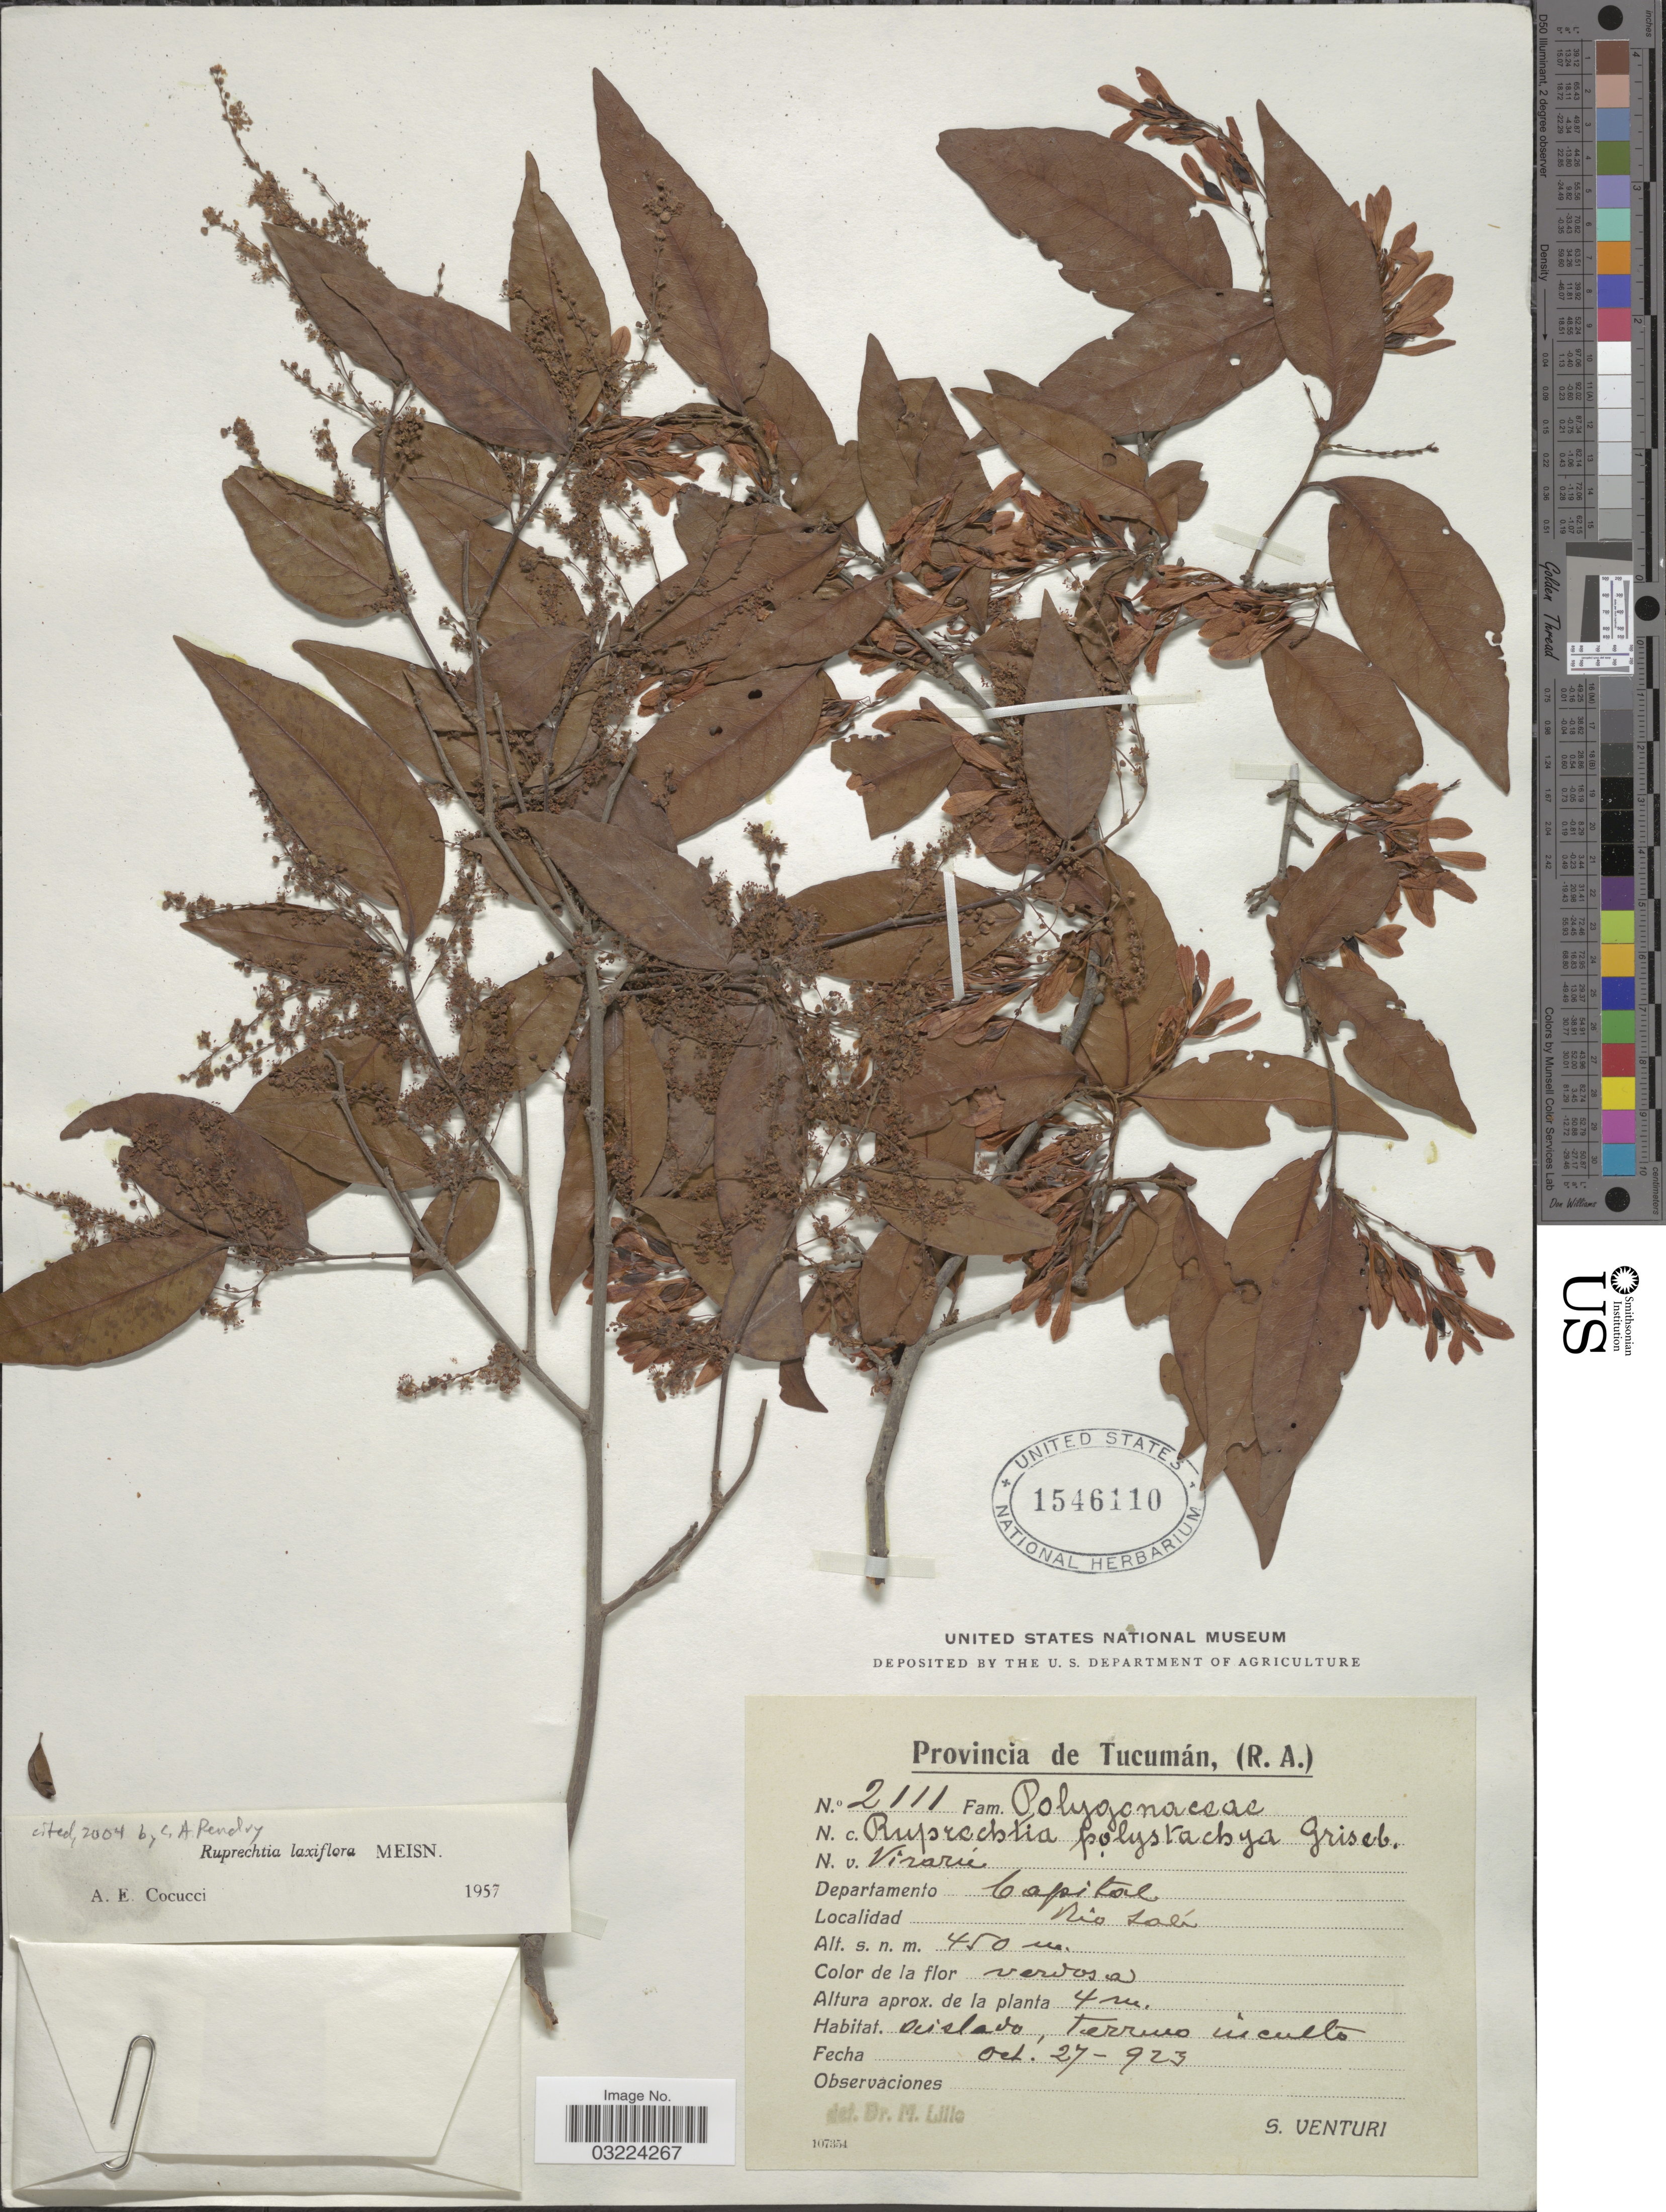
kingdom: Plantae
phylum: Tracheophyta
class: Magnoliopsida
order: Caryophyllales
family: Polygonaceae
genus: Ruprechtia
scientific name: Ruprechtia laxiflora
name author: Meisn.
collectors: S. Venturi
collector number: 2111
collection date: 1923-10-27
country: Argentina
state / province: Tucuman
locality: Departamento Capital. Rio Salí.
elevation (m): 450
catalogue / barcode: US 1546110